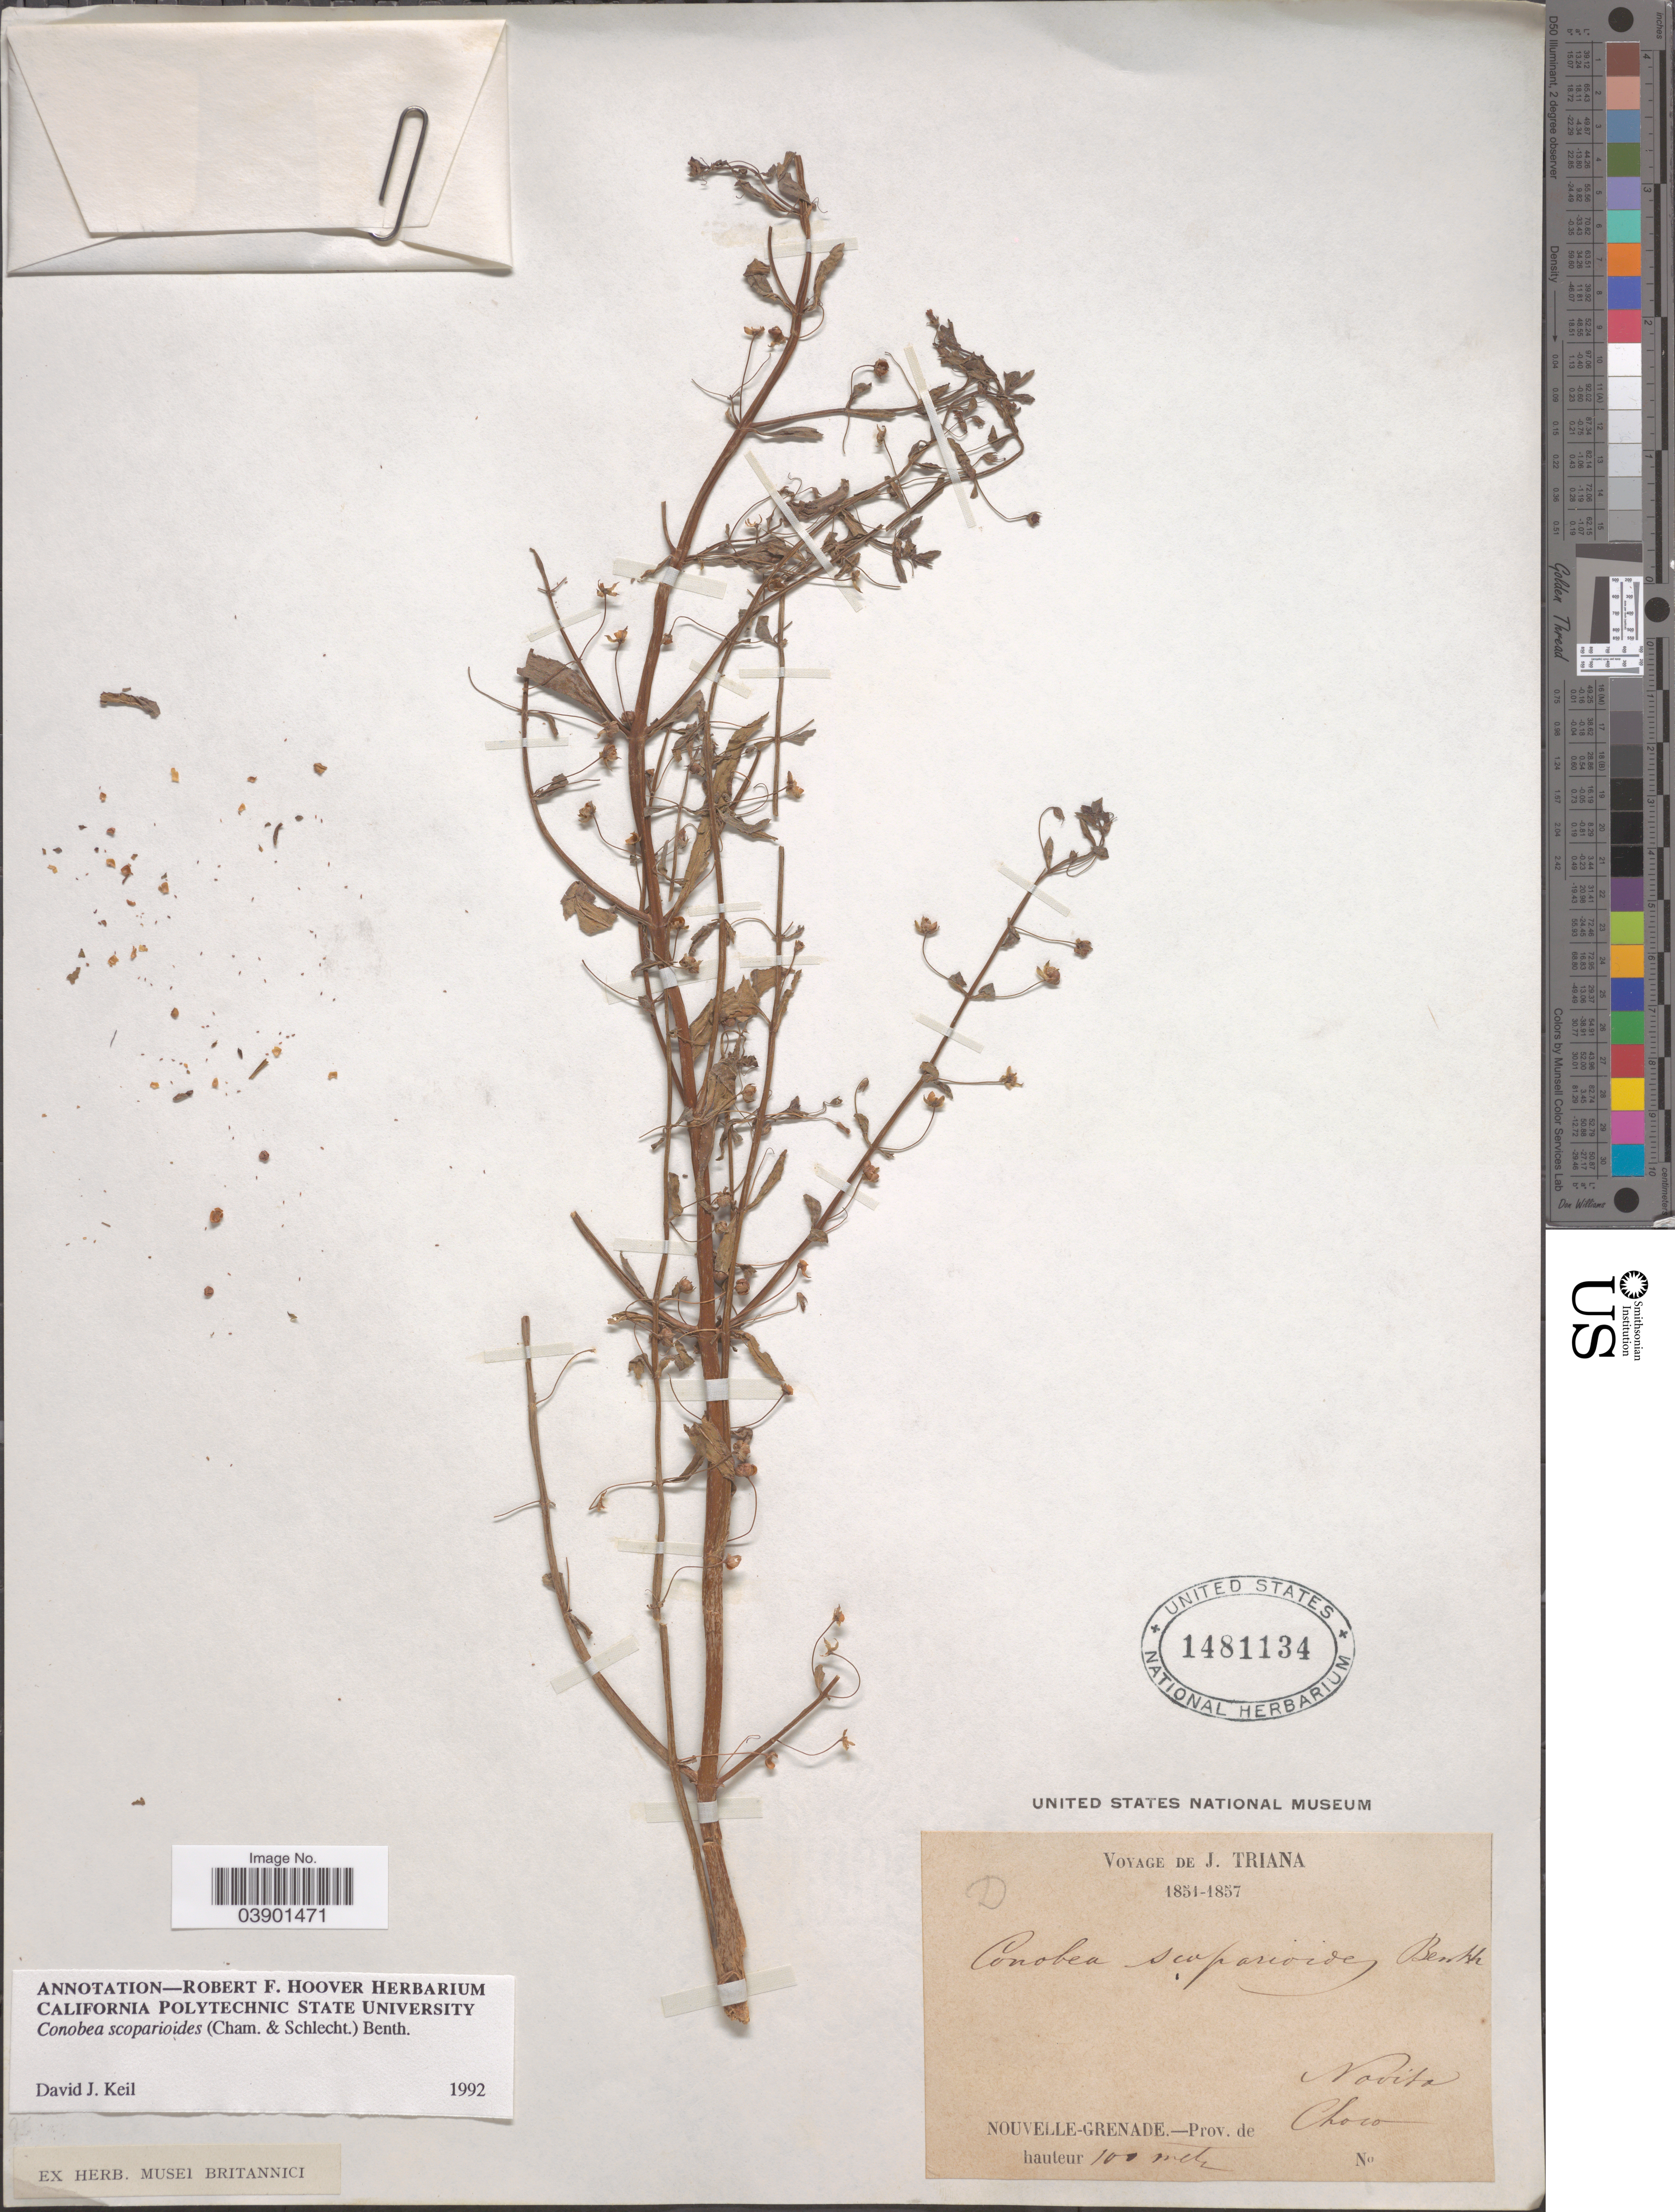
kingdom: Plantae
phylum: Tracheophyta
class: Magnoliopsida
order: Lamiales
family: Plantaginaceae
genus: Conobea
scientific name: Conobea scoparioides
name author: (Cham. & Schltdl.) Benth.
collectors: J. Triana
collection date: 1851/1857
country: Colombia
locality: Nouvelle-grenade.- Prov. de Choco. Novita.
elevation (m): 100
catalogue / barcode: US 1481134